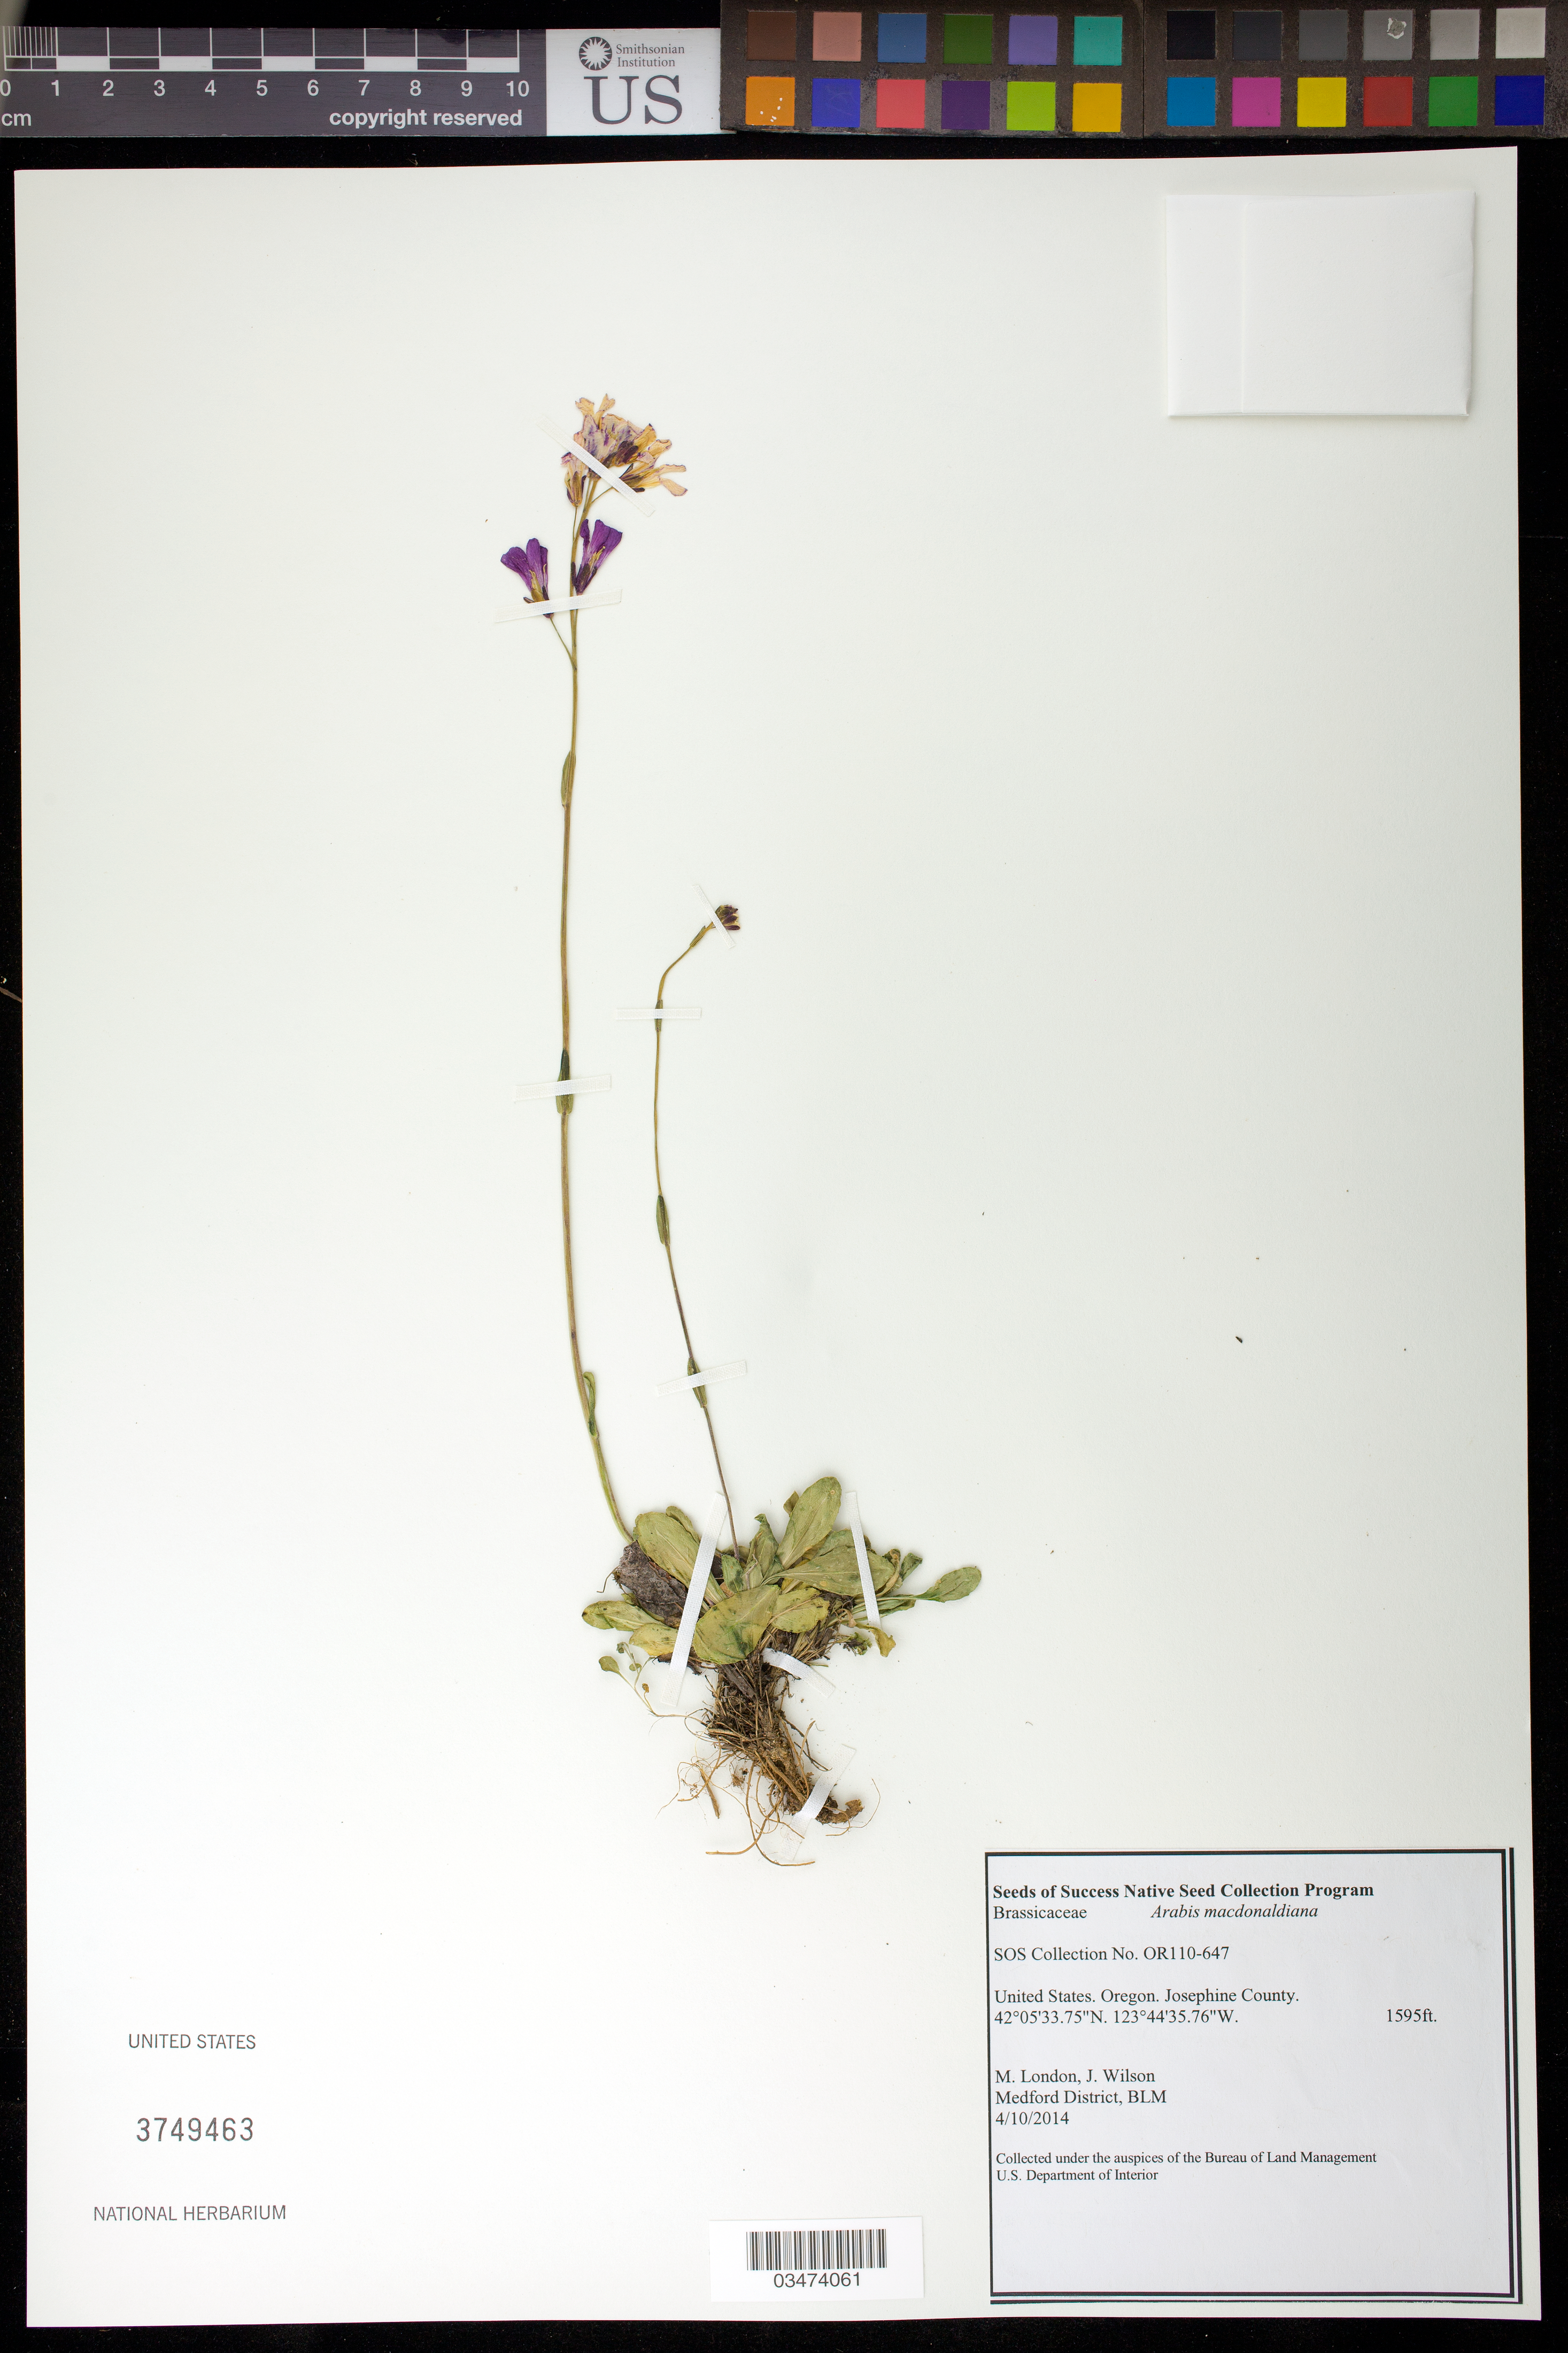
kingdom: Plantae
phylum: Tracheophyta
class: Magnoliopsida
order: Brassicales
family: Brassicaceae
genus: Arabis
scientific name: Arabis macdonaldiana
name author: Eastw.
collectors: M. London & J. Wilson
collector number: OR110-647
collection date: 2014-04-10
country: United States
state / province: Oregon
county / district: Josephine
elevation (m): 486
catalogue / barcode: US 3749463